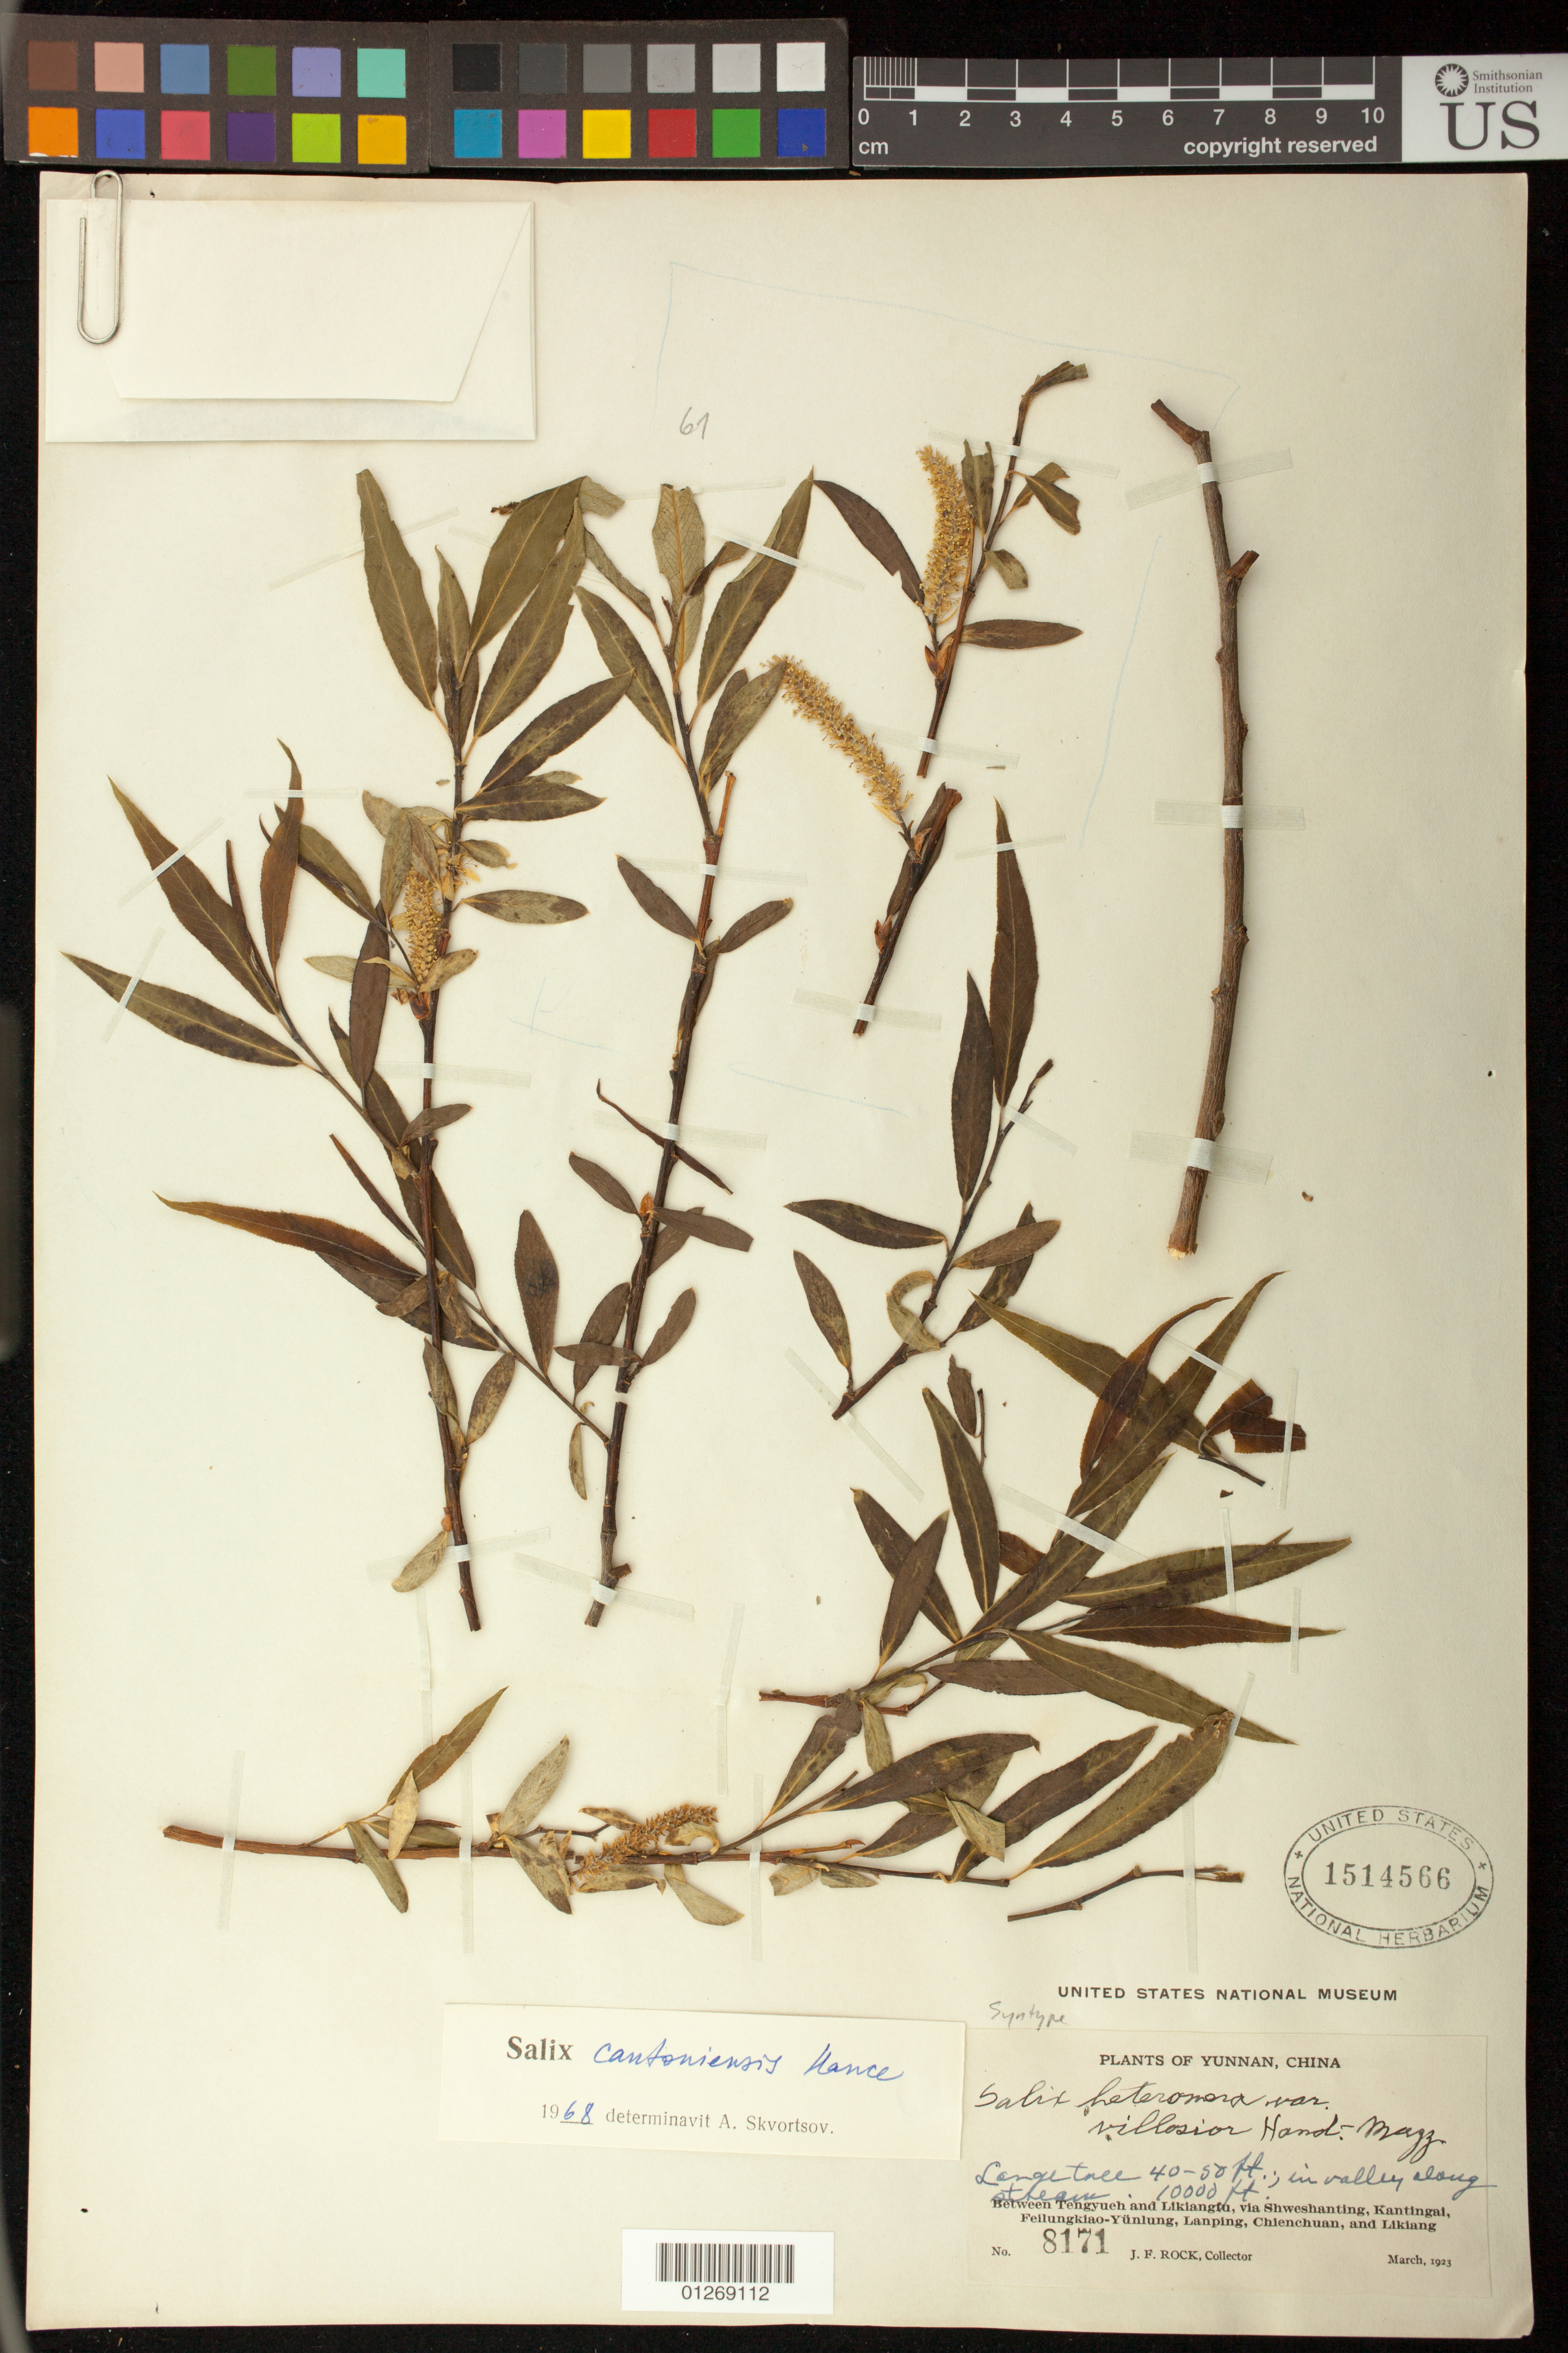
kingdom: Plantae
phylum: Tracheophyta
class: Magnoliopsida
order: Malpighiales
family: Salicaceae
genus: Salix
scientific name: Salix heteromera var. villosior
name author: Hand.-Mazz.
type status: Isosyntype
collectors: J. F. Rock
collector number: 8171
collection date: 1923-03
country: China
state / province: Yunnan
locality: Between Tengyueh and Likiangfu, via Shweshanting, Kantingai, Feilungkiao-Yunlun, Lanping, Chienchuan, and Likiang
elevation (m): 3048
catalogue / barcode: US 1514566